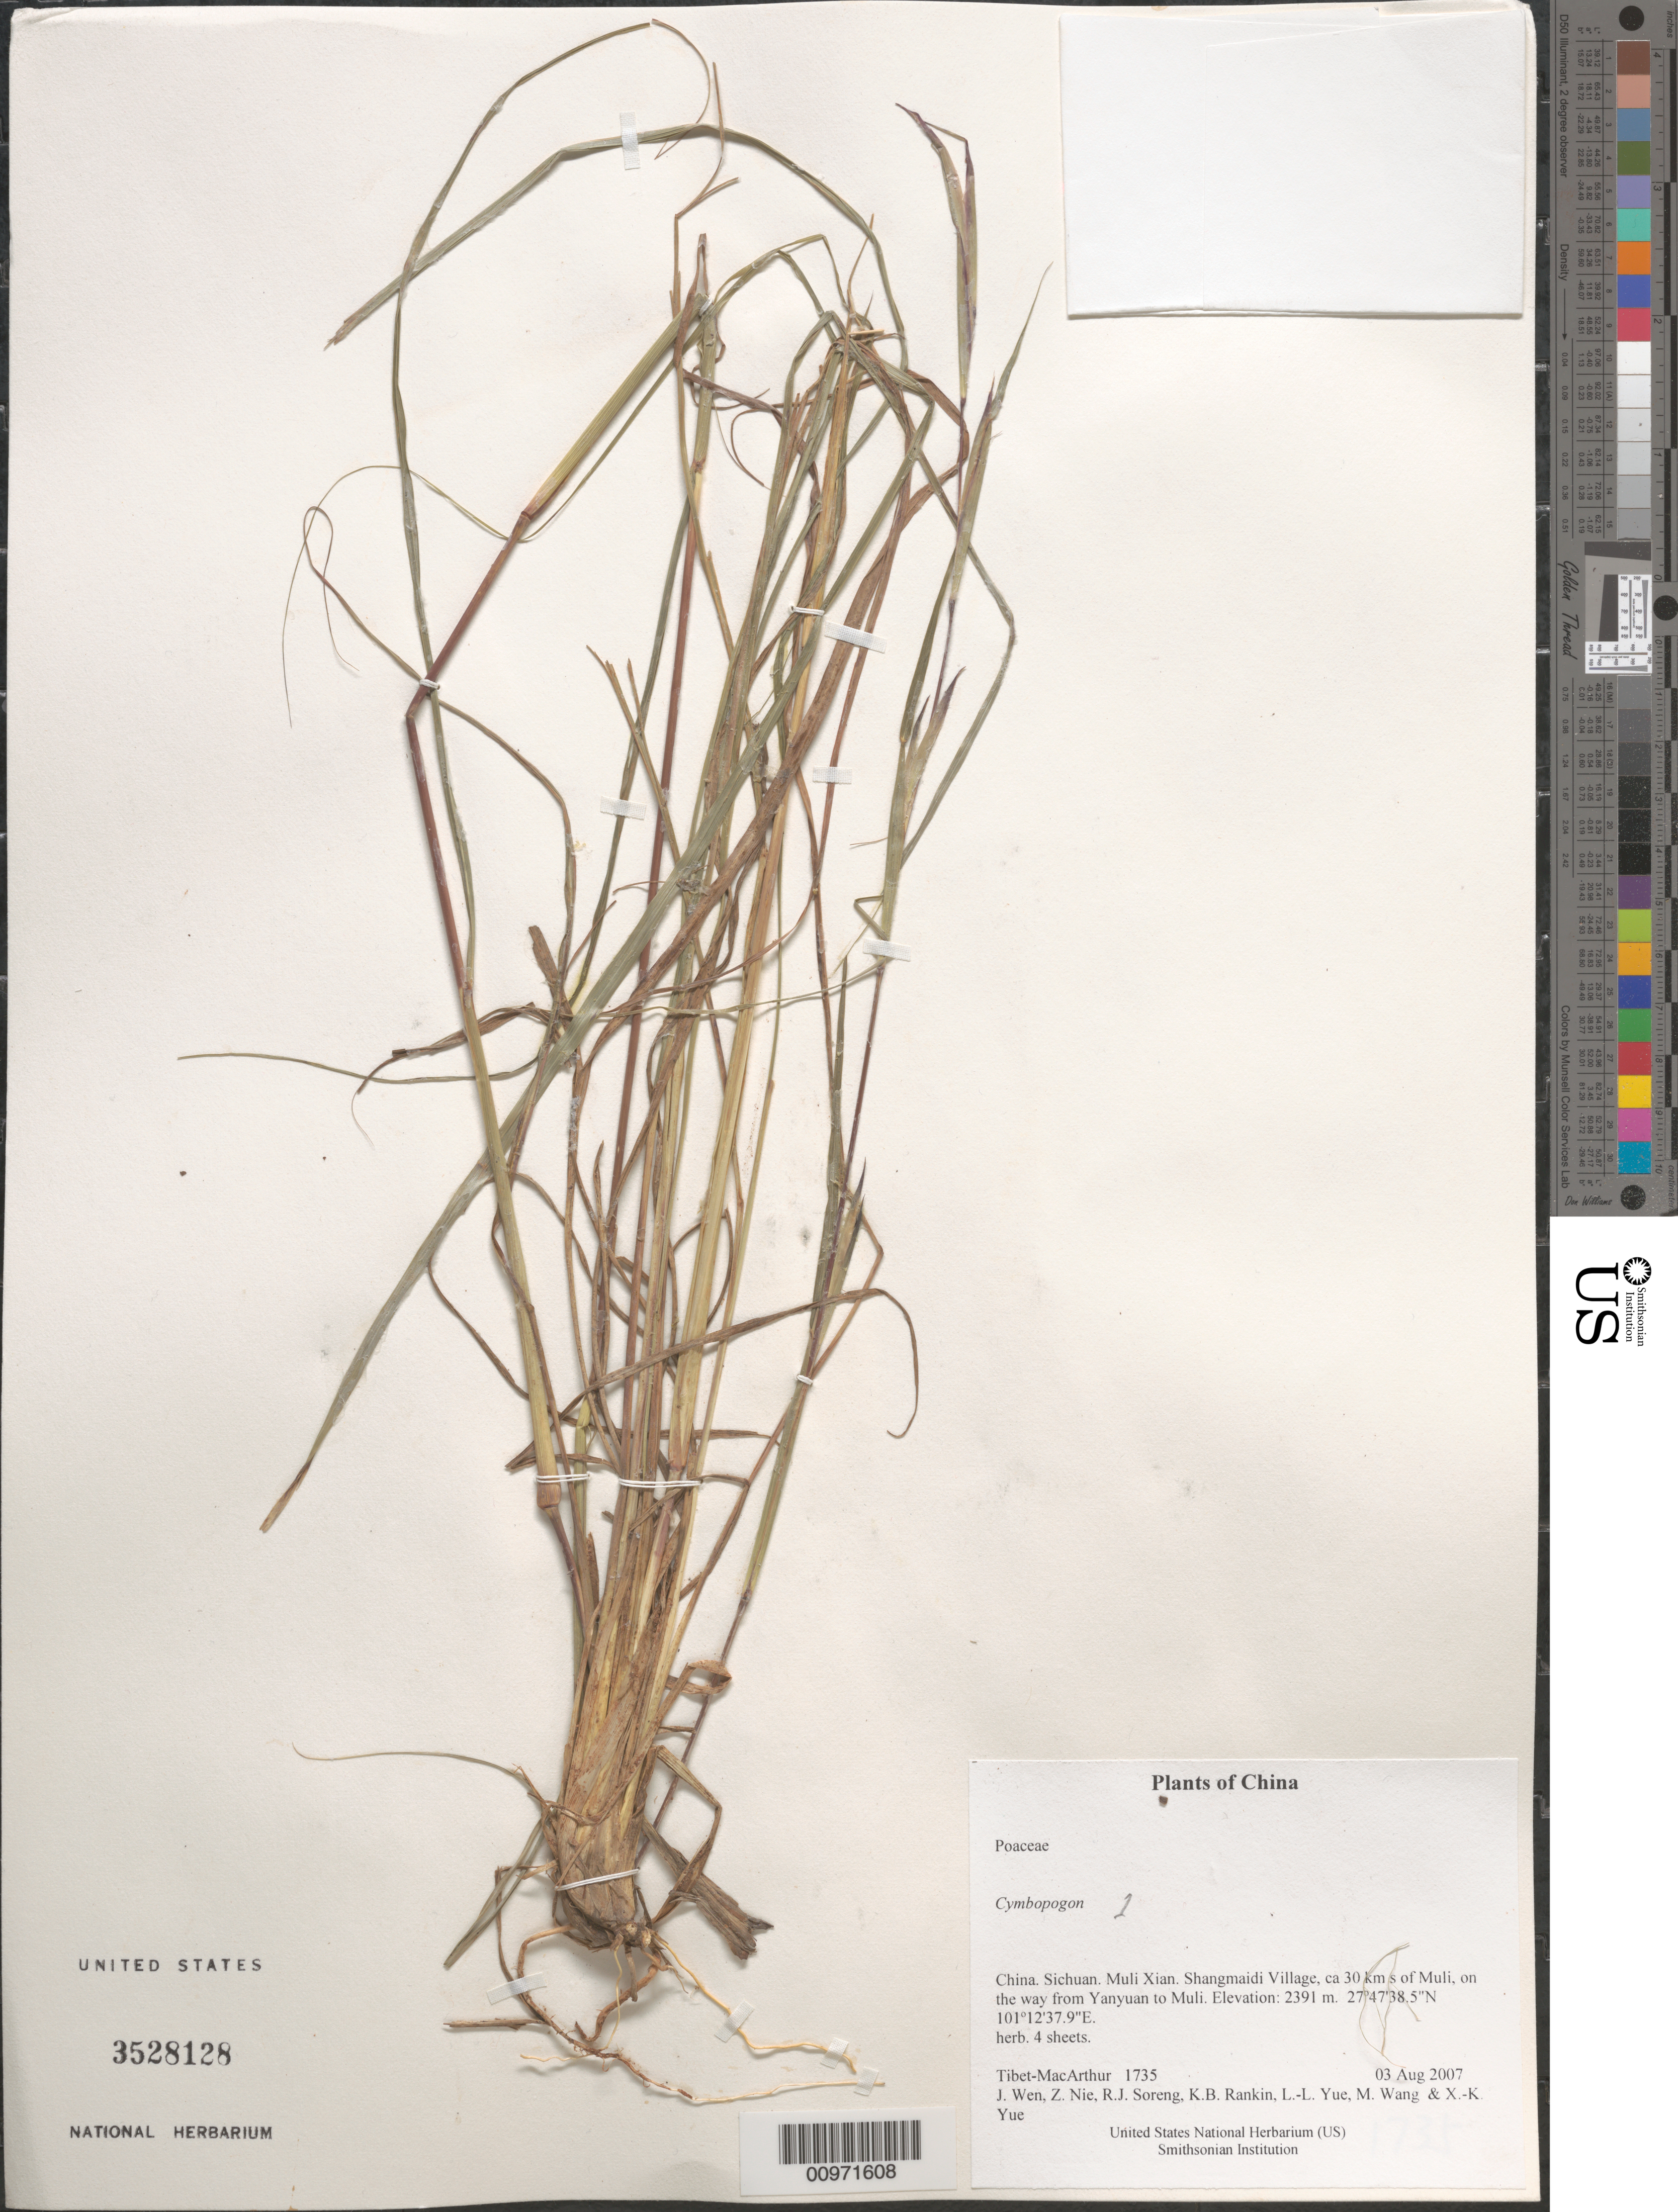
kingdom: Plantae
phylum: Tracheophyta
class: Liliopsida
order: Poales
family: Poaceae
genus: Cymbopogon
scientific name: Cymbopogon sp. 1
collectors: Tibet-MacArthur, J. Wen, Z. Nie, R. J. Soreng, K. Rankin, L. Yue, M. Wang & X. Yue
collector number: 1735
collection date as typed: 03 Aug 2007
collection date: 2007-08-03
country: China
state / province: Sichuan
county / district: Muli Xian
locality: Shangmaidi Village, ca 30 km s of Muli, on the way from Yanyuan to Muli.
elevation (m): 2391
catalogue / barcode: US 3528128